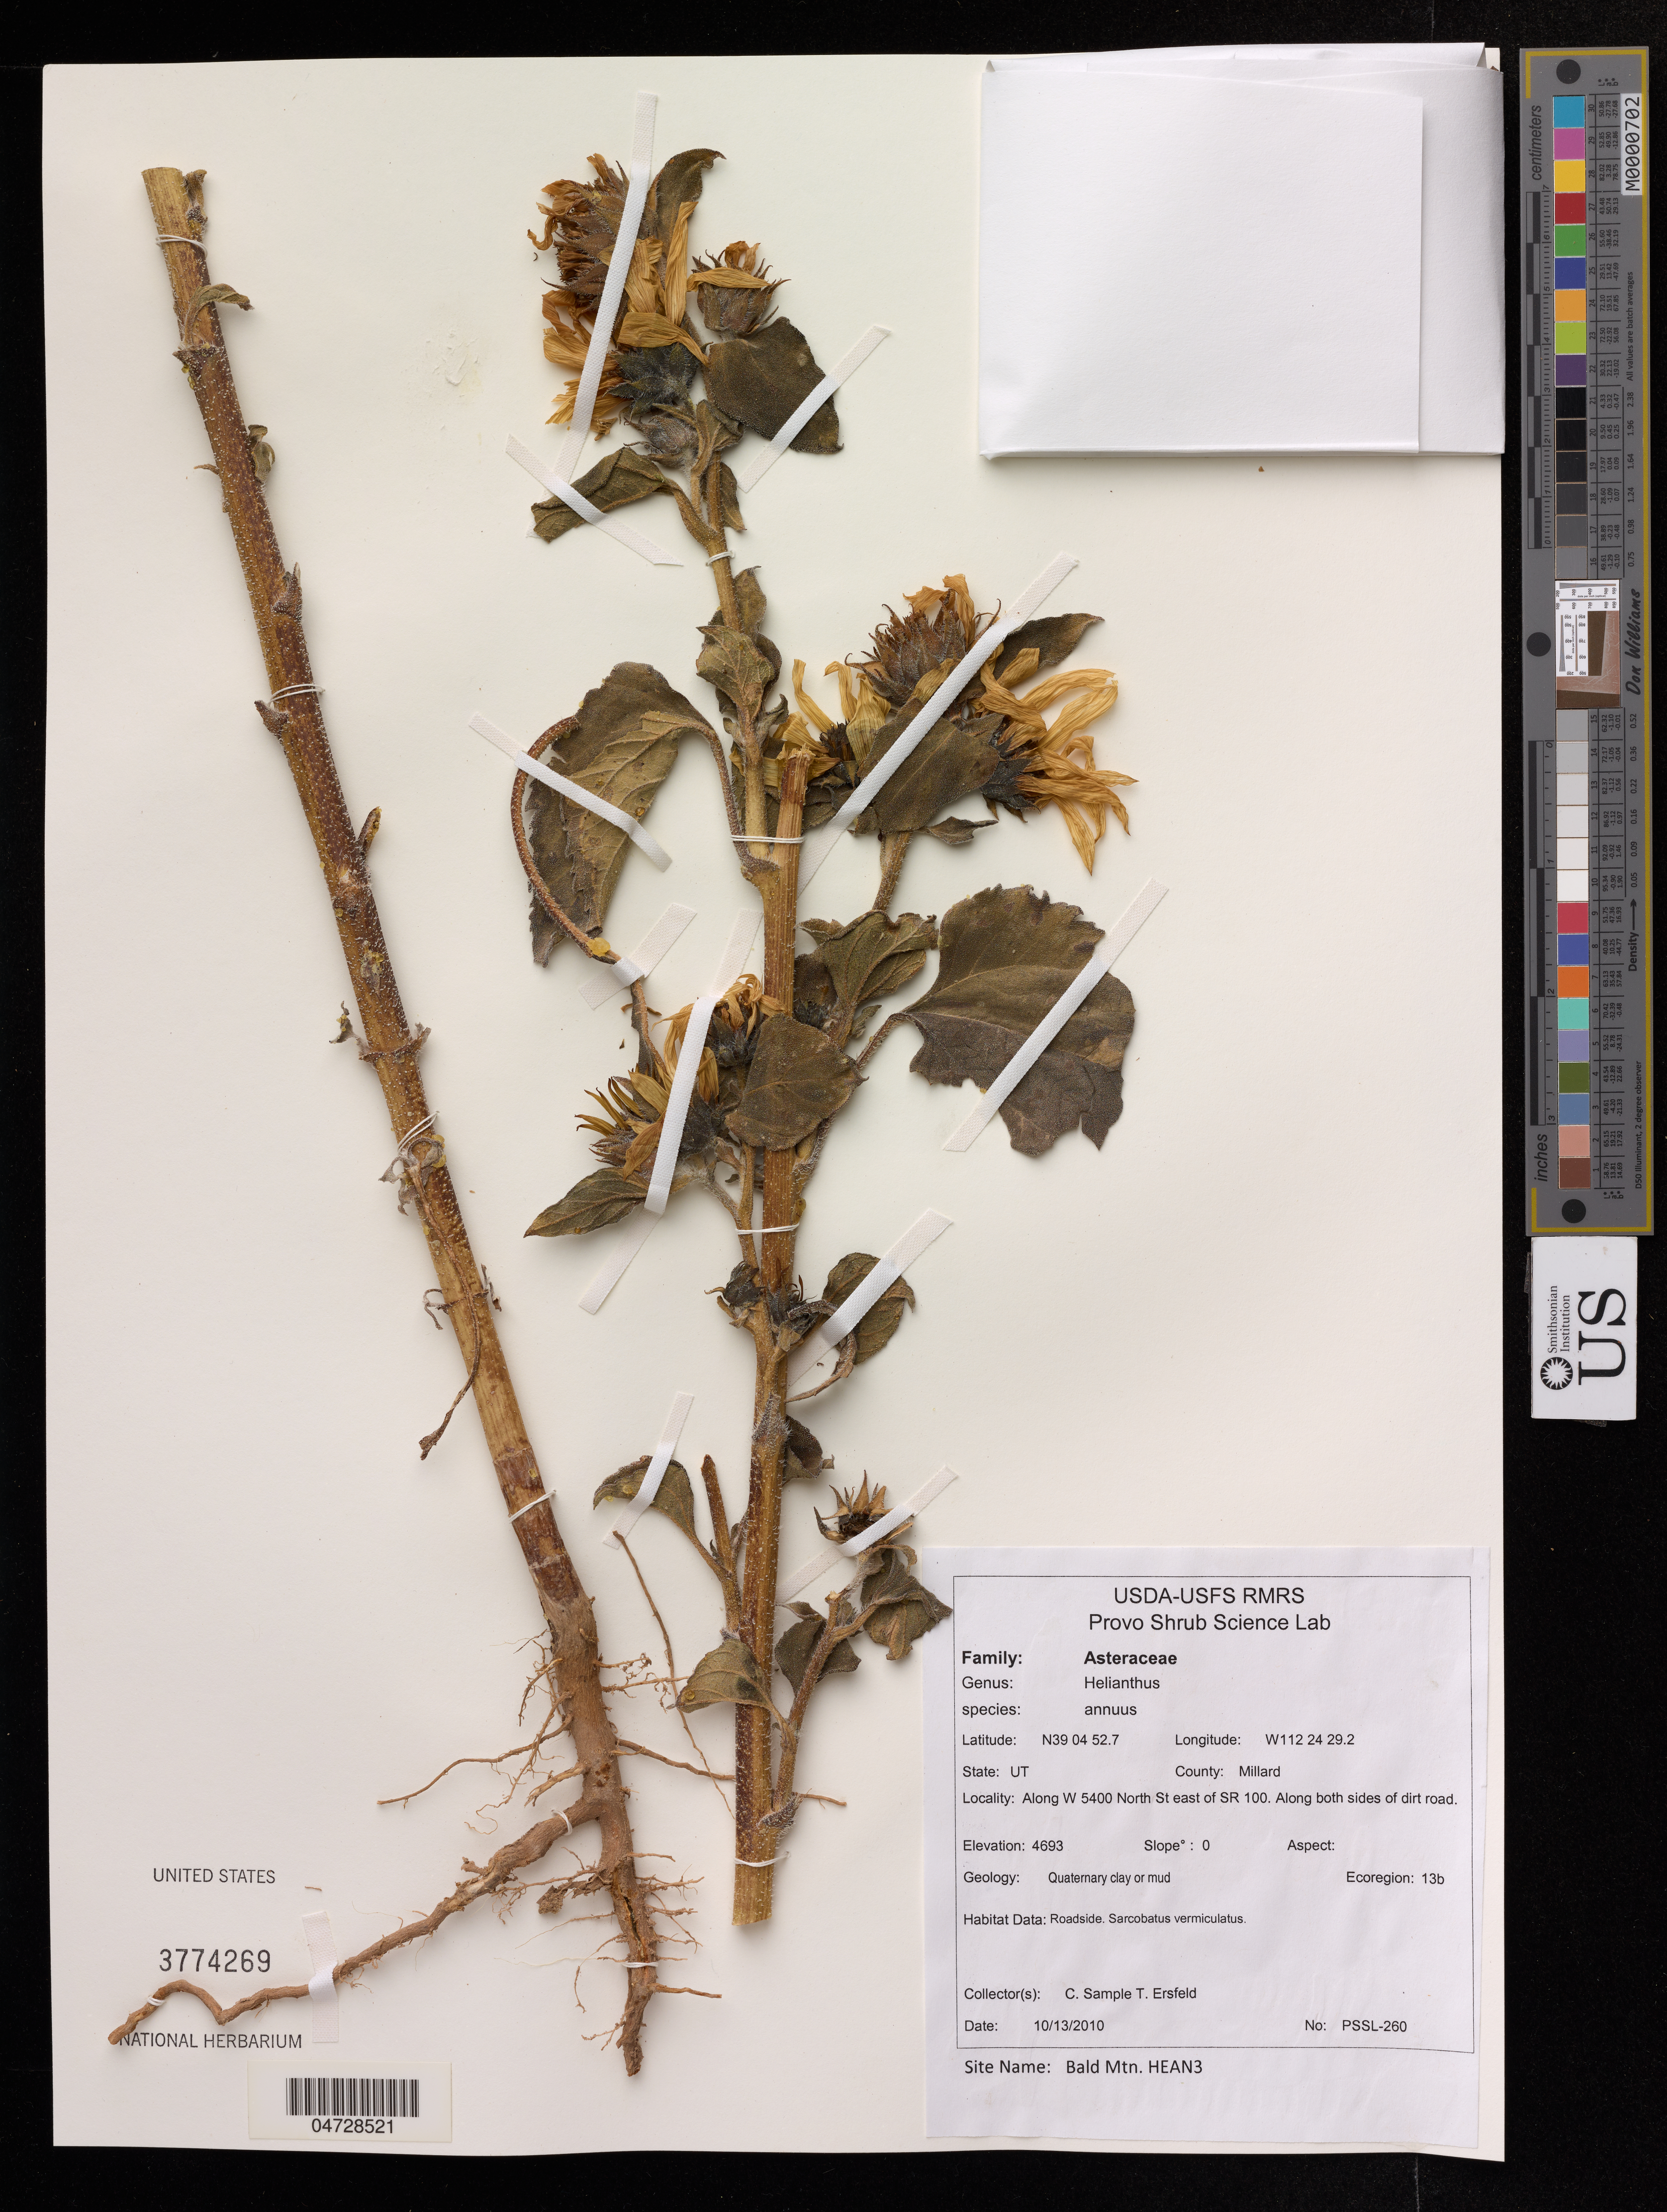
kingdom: Plantae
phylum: Tracheophyta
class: Magnoliopsida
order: Asterales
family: Asteraceae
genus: Helianthus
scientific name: Helianthus annuus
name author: L.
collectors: C. Sample & T. Ersfeld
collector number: PSSL-260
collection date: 2010-10-13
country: United States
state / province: Utah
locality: County: Millard. Along W 5400 North St east of SR 100. Along both sides of dirt road.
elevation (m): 1430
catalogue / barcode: US 3774269